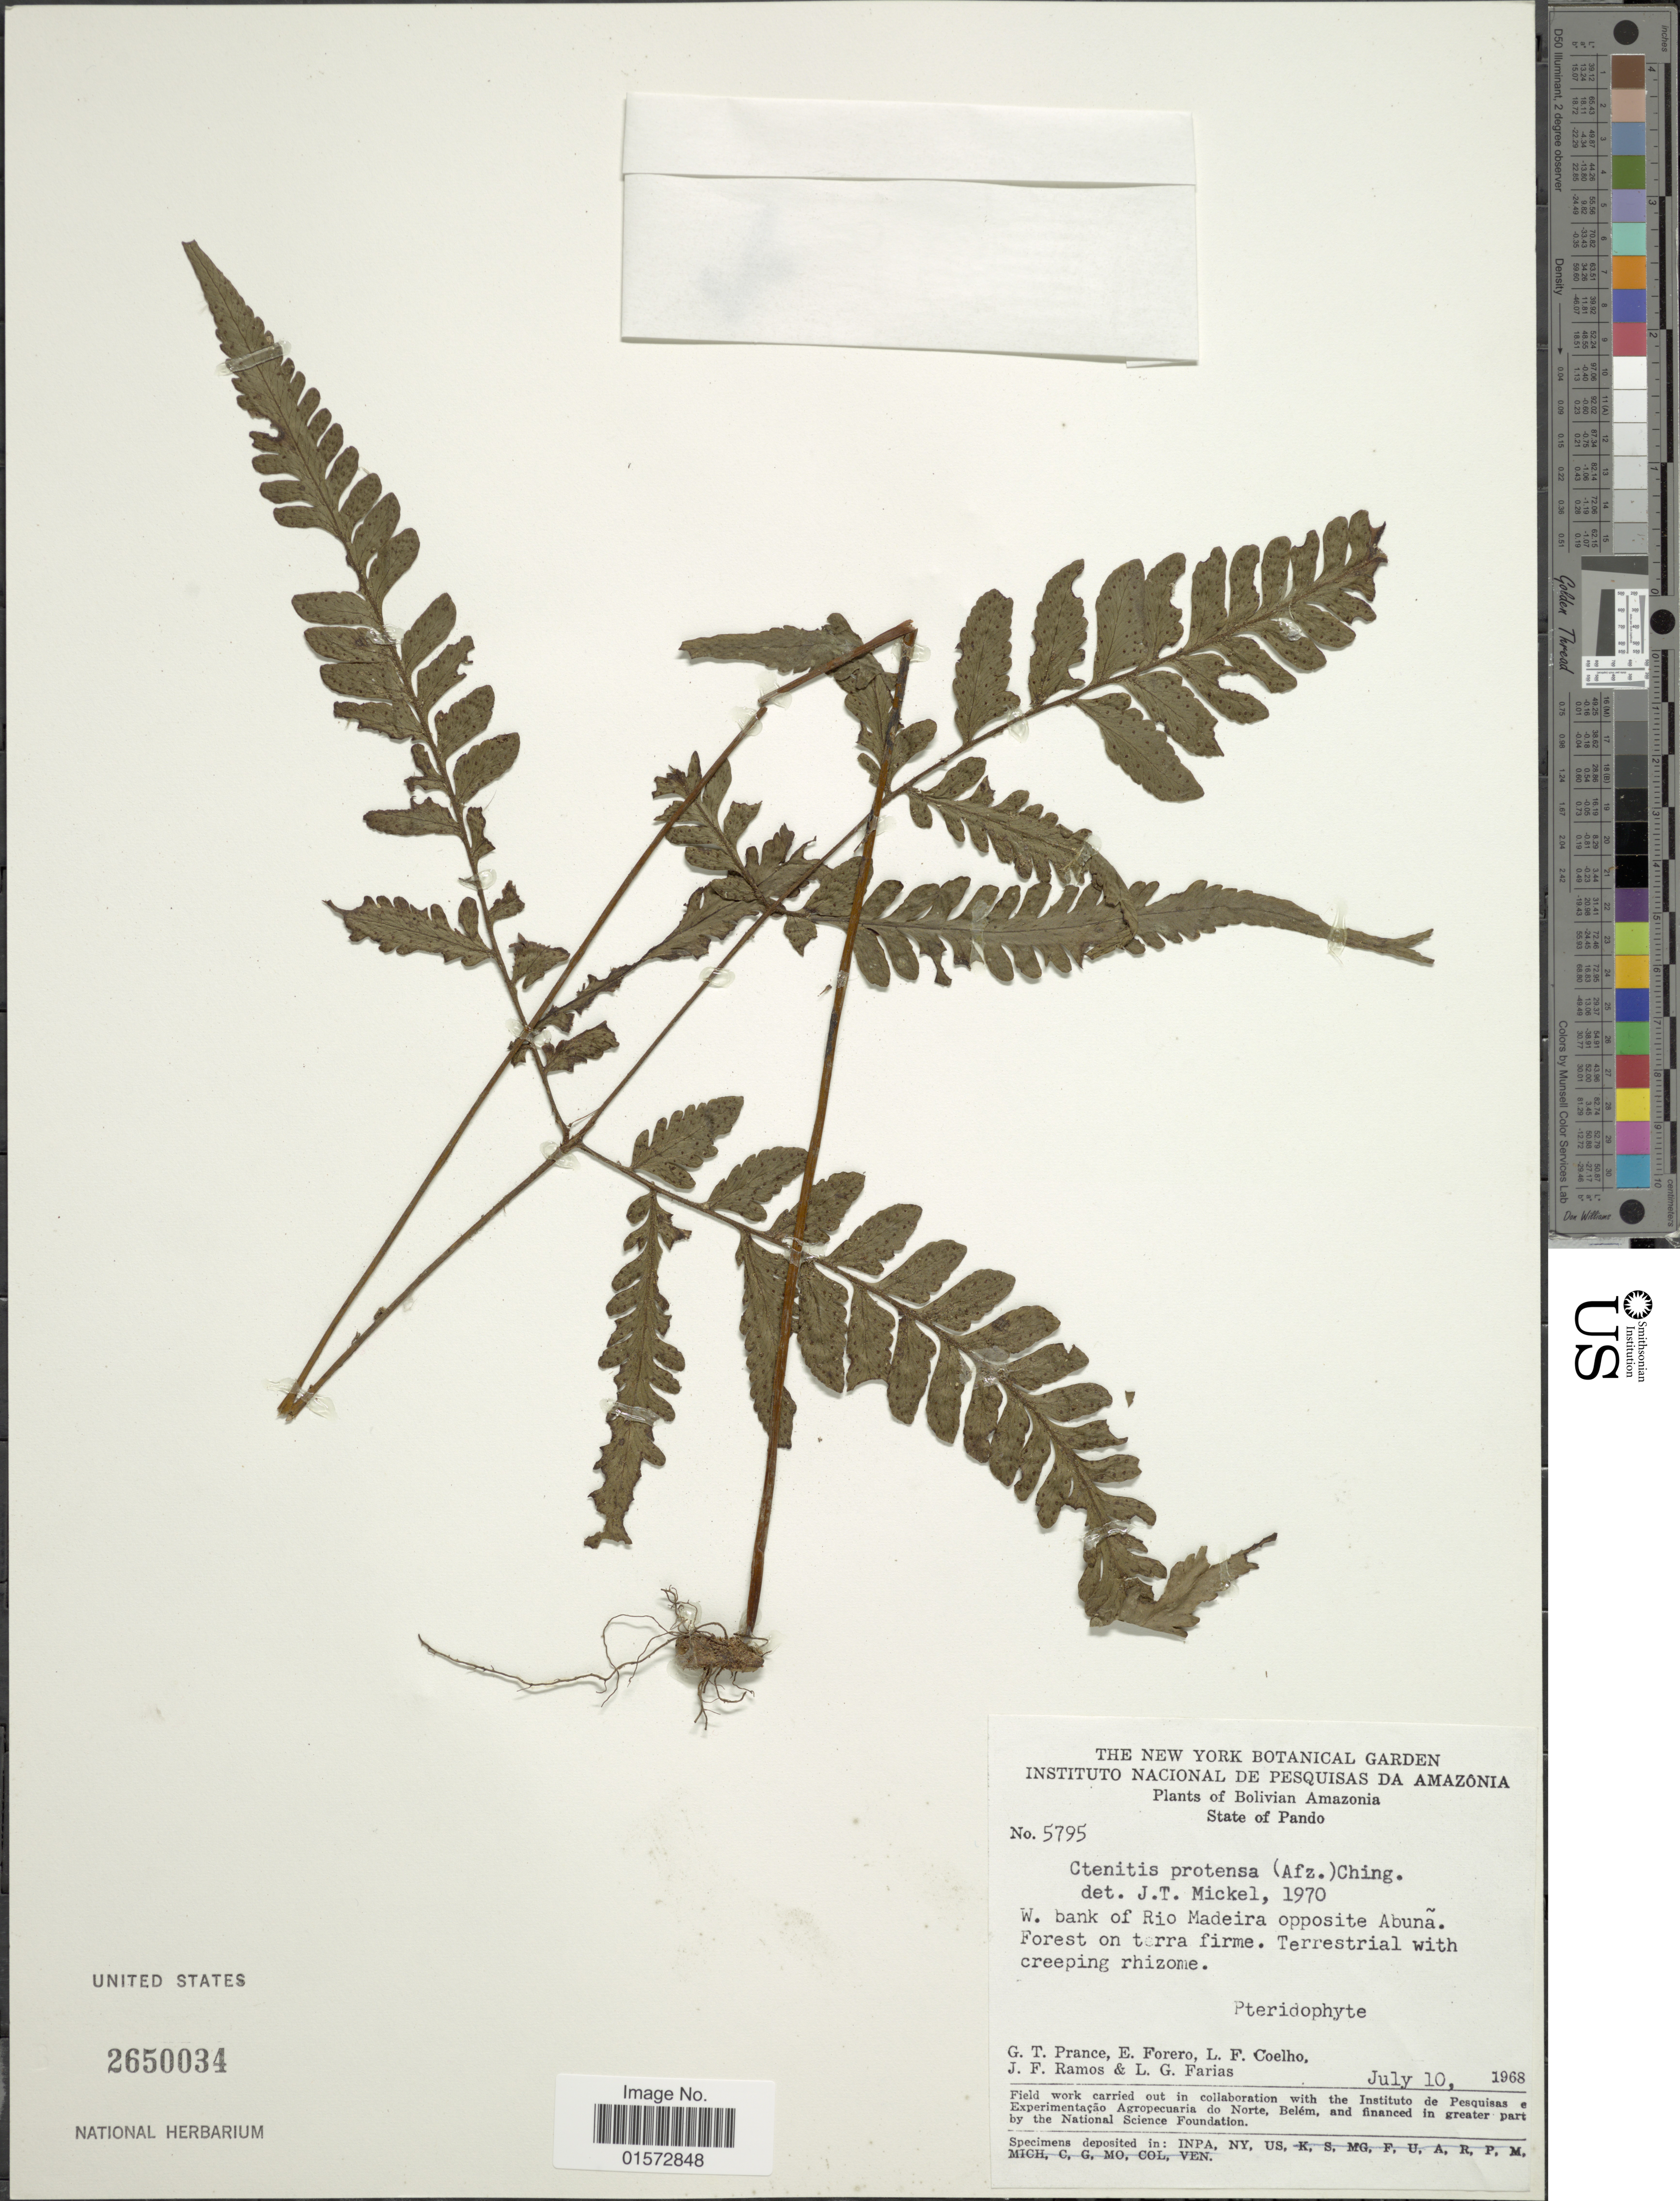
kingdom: Plantae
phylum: Tracheophyta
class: Polypodiopsida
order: Polypodiales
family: Tectariaceae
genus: Triplophyllum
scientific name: Triplophyllum funestum var. funestum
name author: (Kunze) Holttum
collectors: G. T. Prance, E. Forero, L. F. Coelho, J. F. Ramos & L. G. Farias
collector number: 5795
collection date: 1968-07-10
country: Bolivia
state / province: Pando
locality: Bolivian Amazonia, W. bank of Rio Madeira opposite Abuña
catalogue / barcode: US 2650034